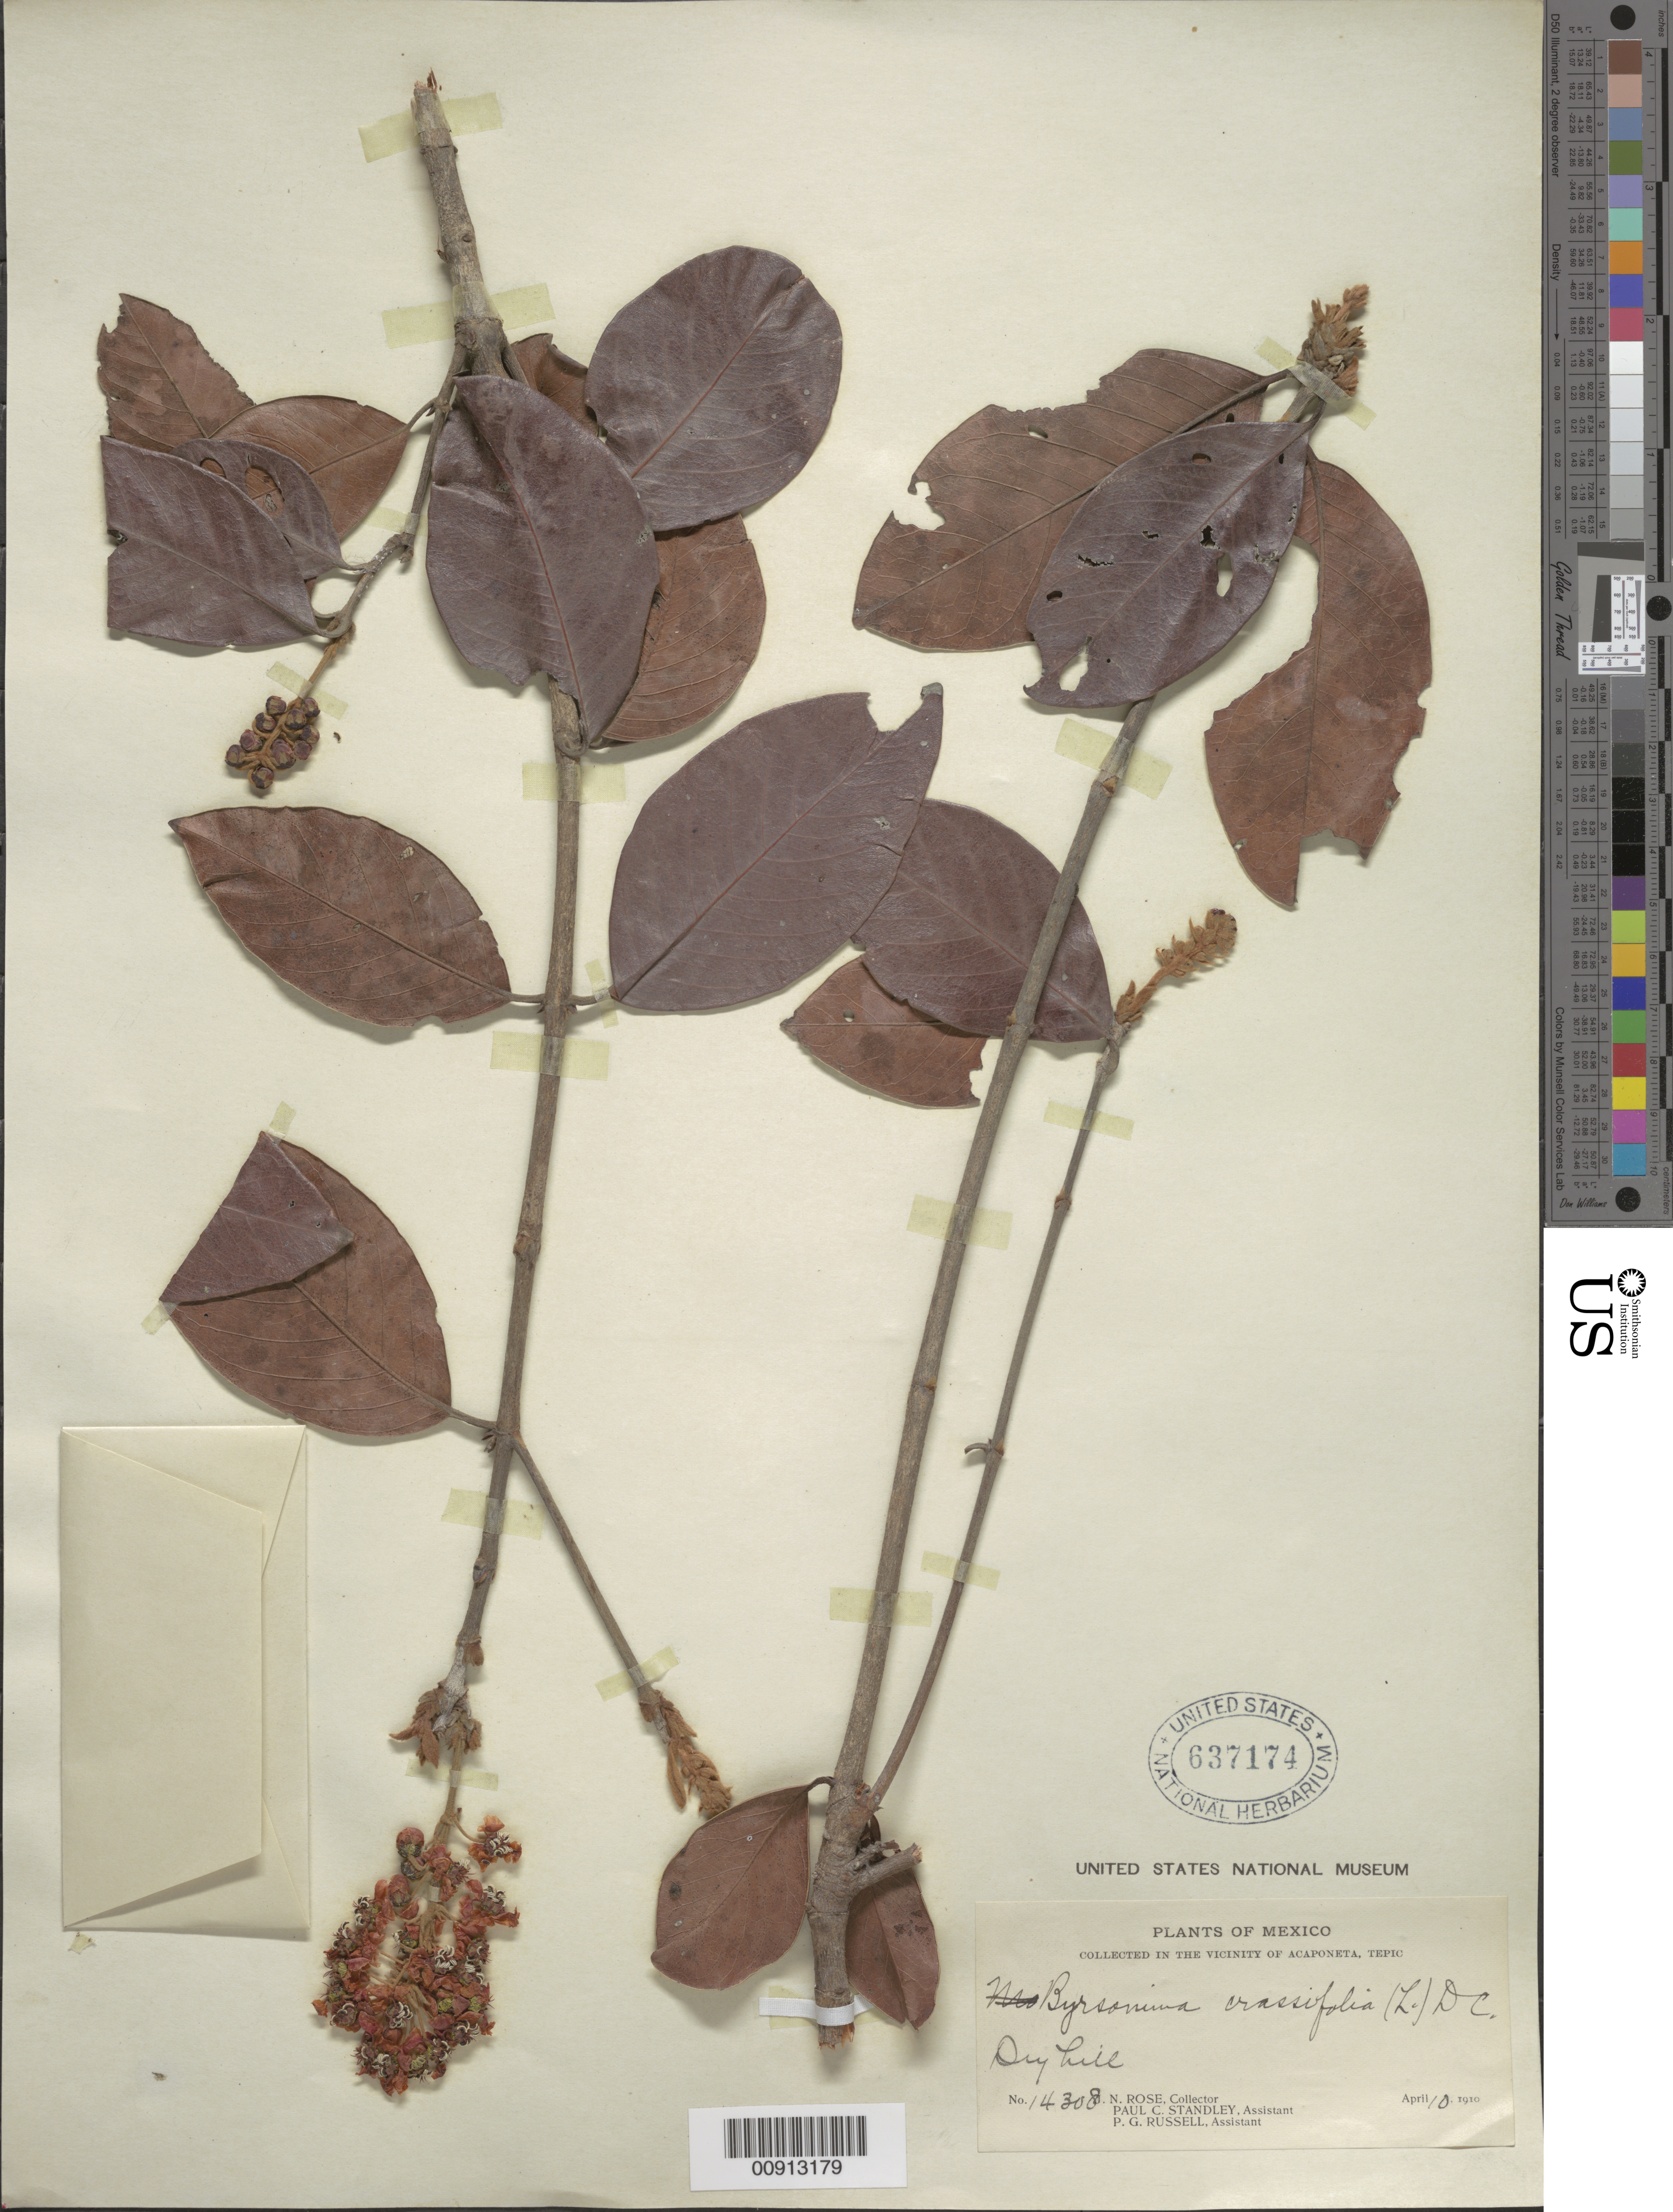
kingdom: Plantae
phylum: Tracheophyta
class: Magnoliopsida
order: Malpighiales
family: Malpighiaceae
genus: Byrsonima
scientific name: Byrsonima crassifolia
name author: (L.) Kunth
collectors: J. N. Rose, P. C. Standley & P. G. Russell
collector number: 14308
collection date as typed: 10 Apr 1910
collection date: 1910-04-10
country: Mexico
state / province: Nayarit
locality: Vicinity of Acaponeta, Tepic.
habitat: Dry hill.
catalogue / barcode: US 637174